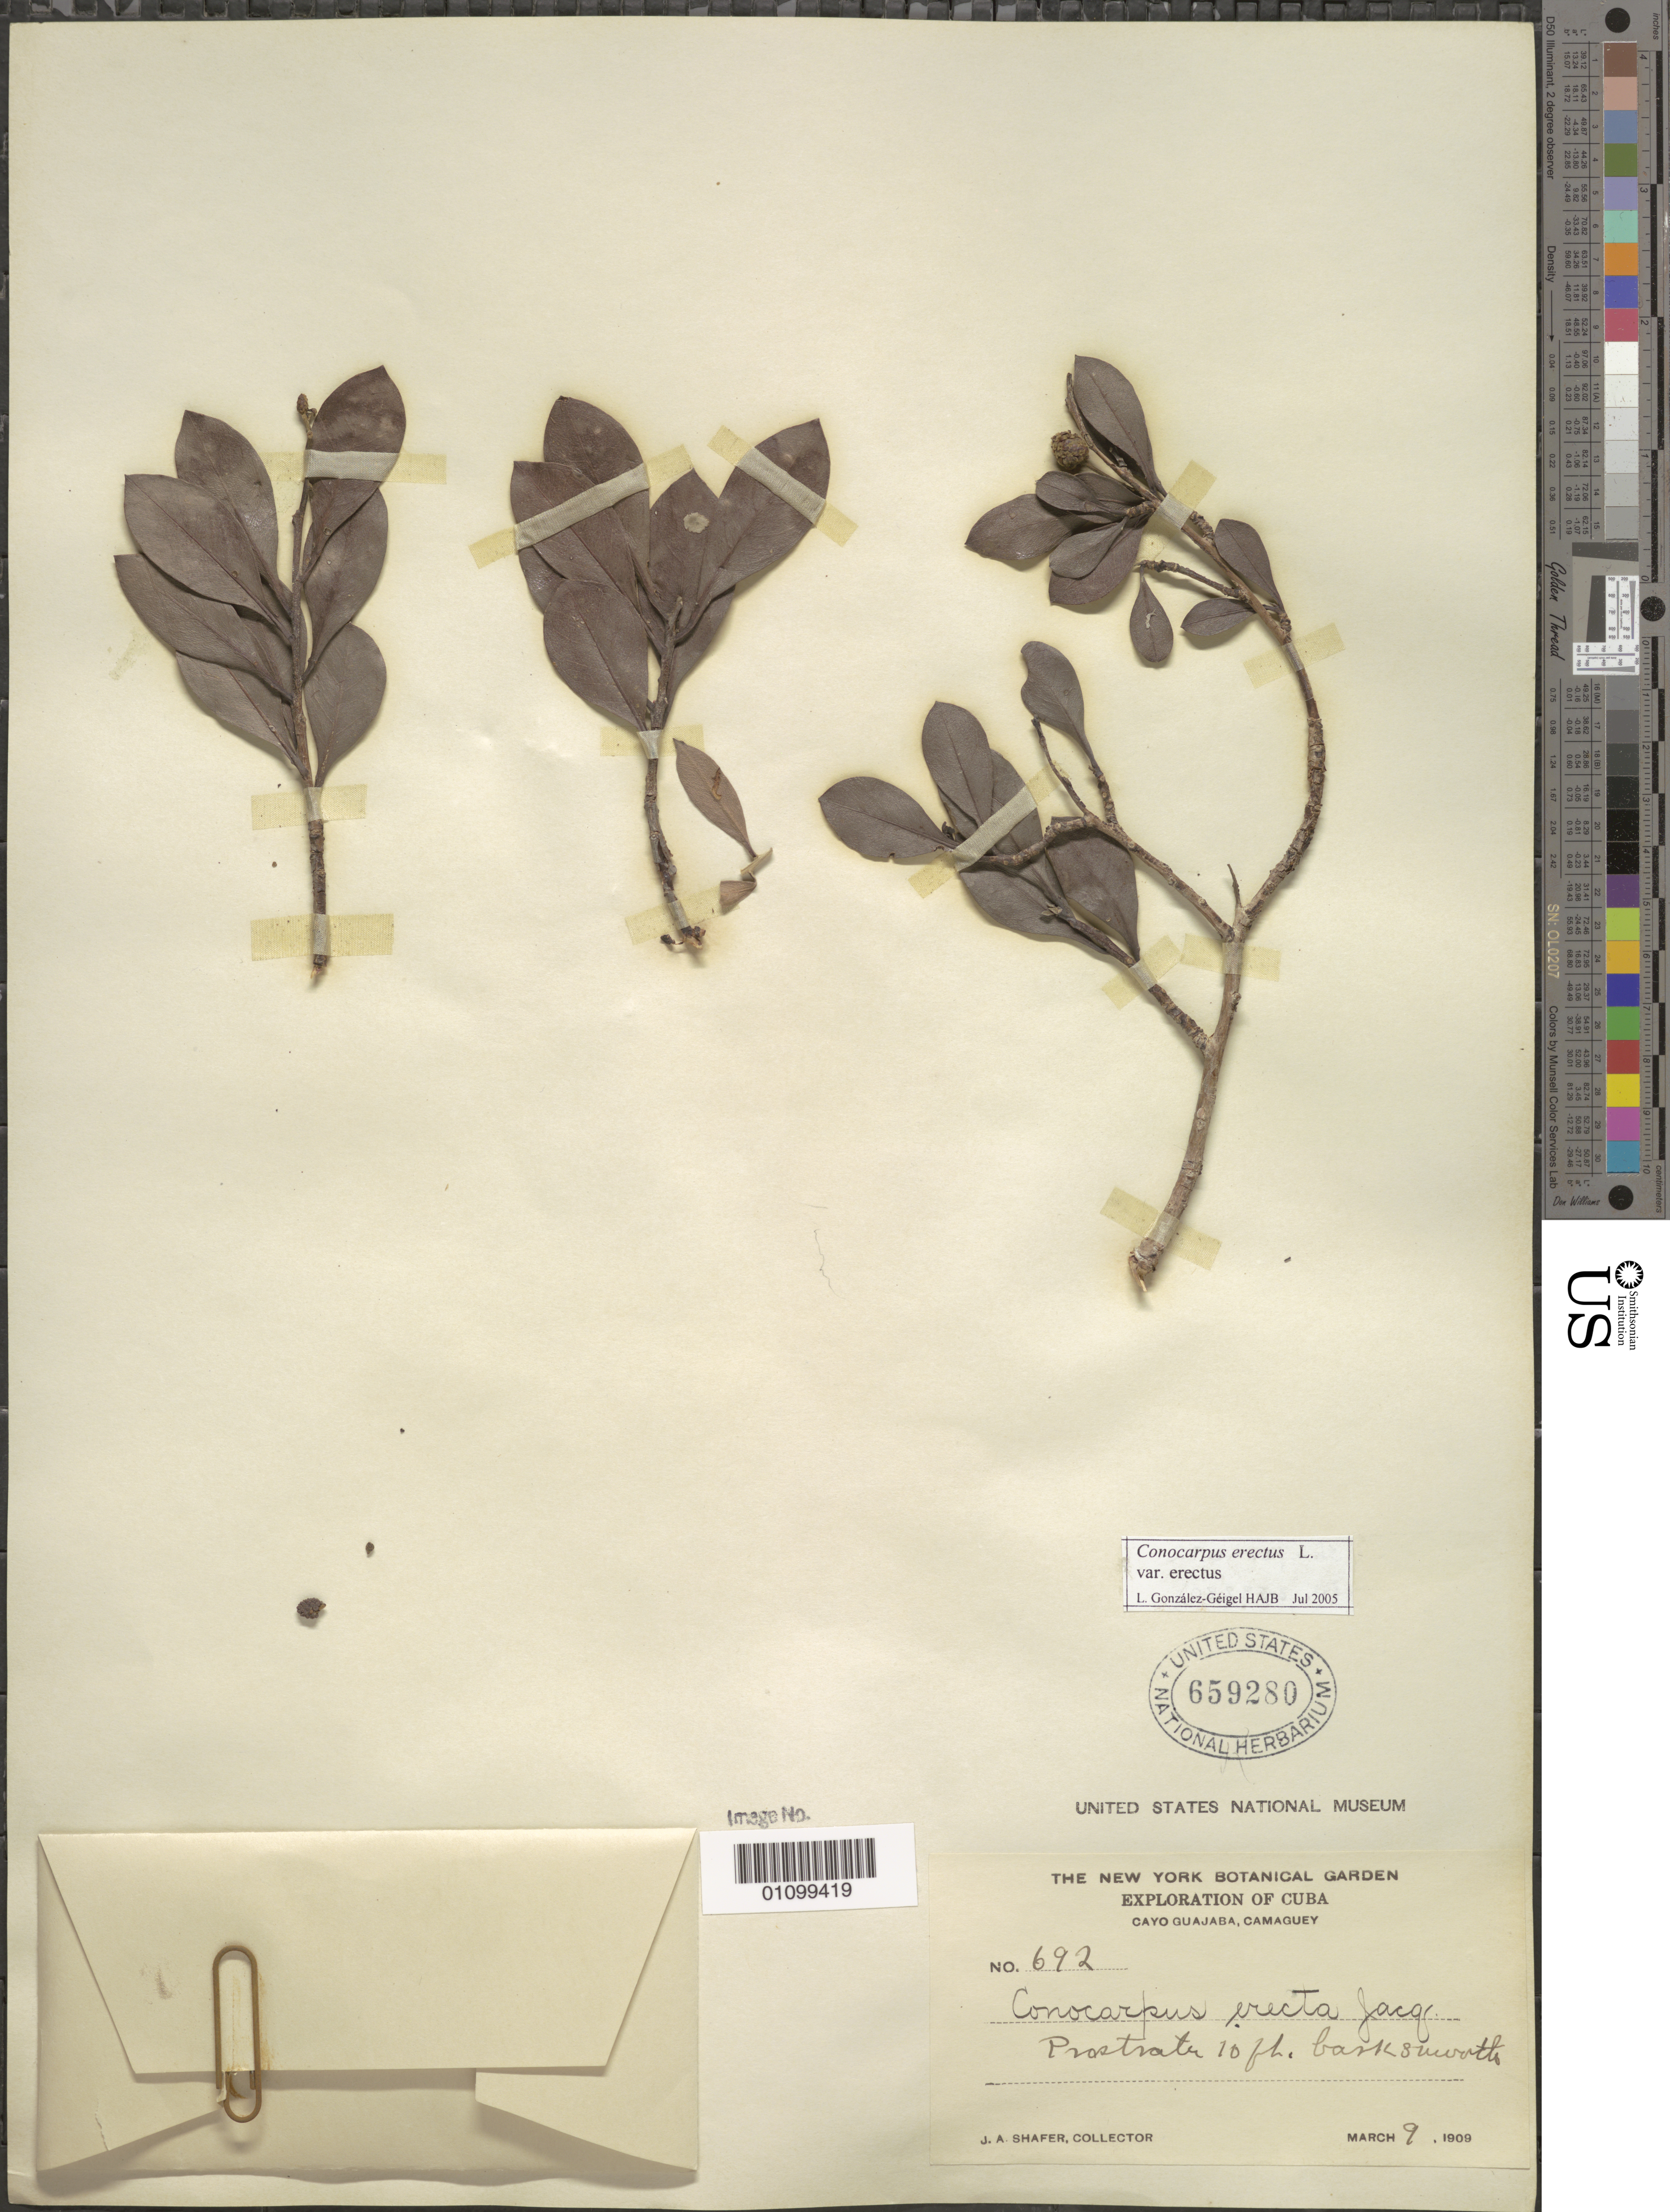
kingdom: Plantae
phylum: Tracheophyta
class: Magnoliopsida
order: Myrtales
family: Combretaceae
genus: Conocarpus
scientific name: Conocarpus erectus var. erectus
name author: L.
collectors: J. A. Shafer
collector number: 692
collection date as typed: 09 Mar 1909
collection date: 1909-03-09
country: Cuba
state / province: Camagüey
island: Cuba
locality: Cayo Guajaba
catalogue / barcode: US 659280